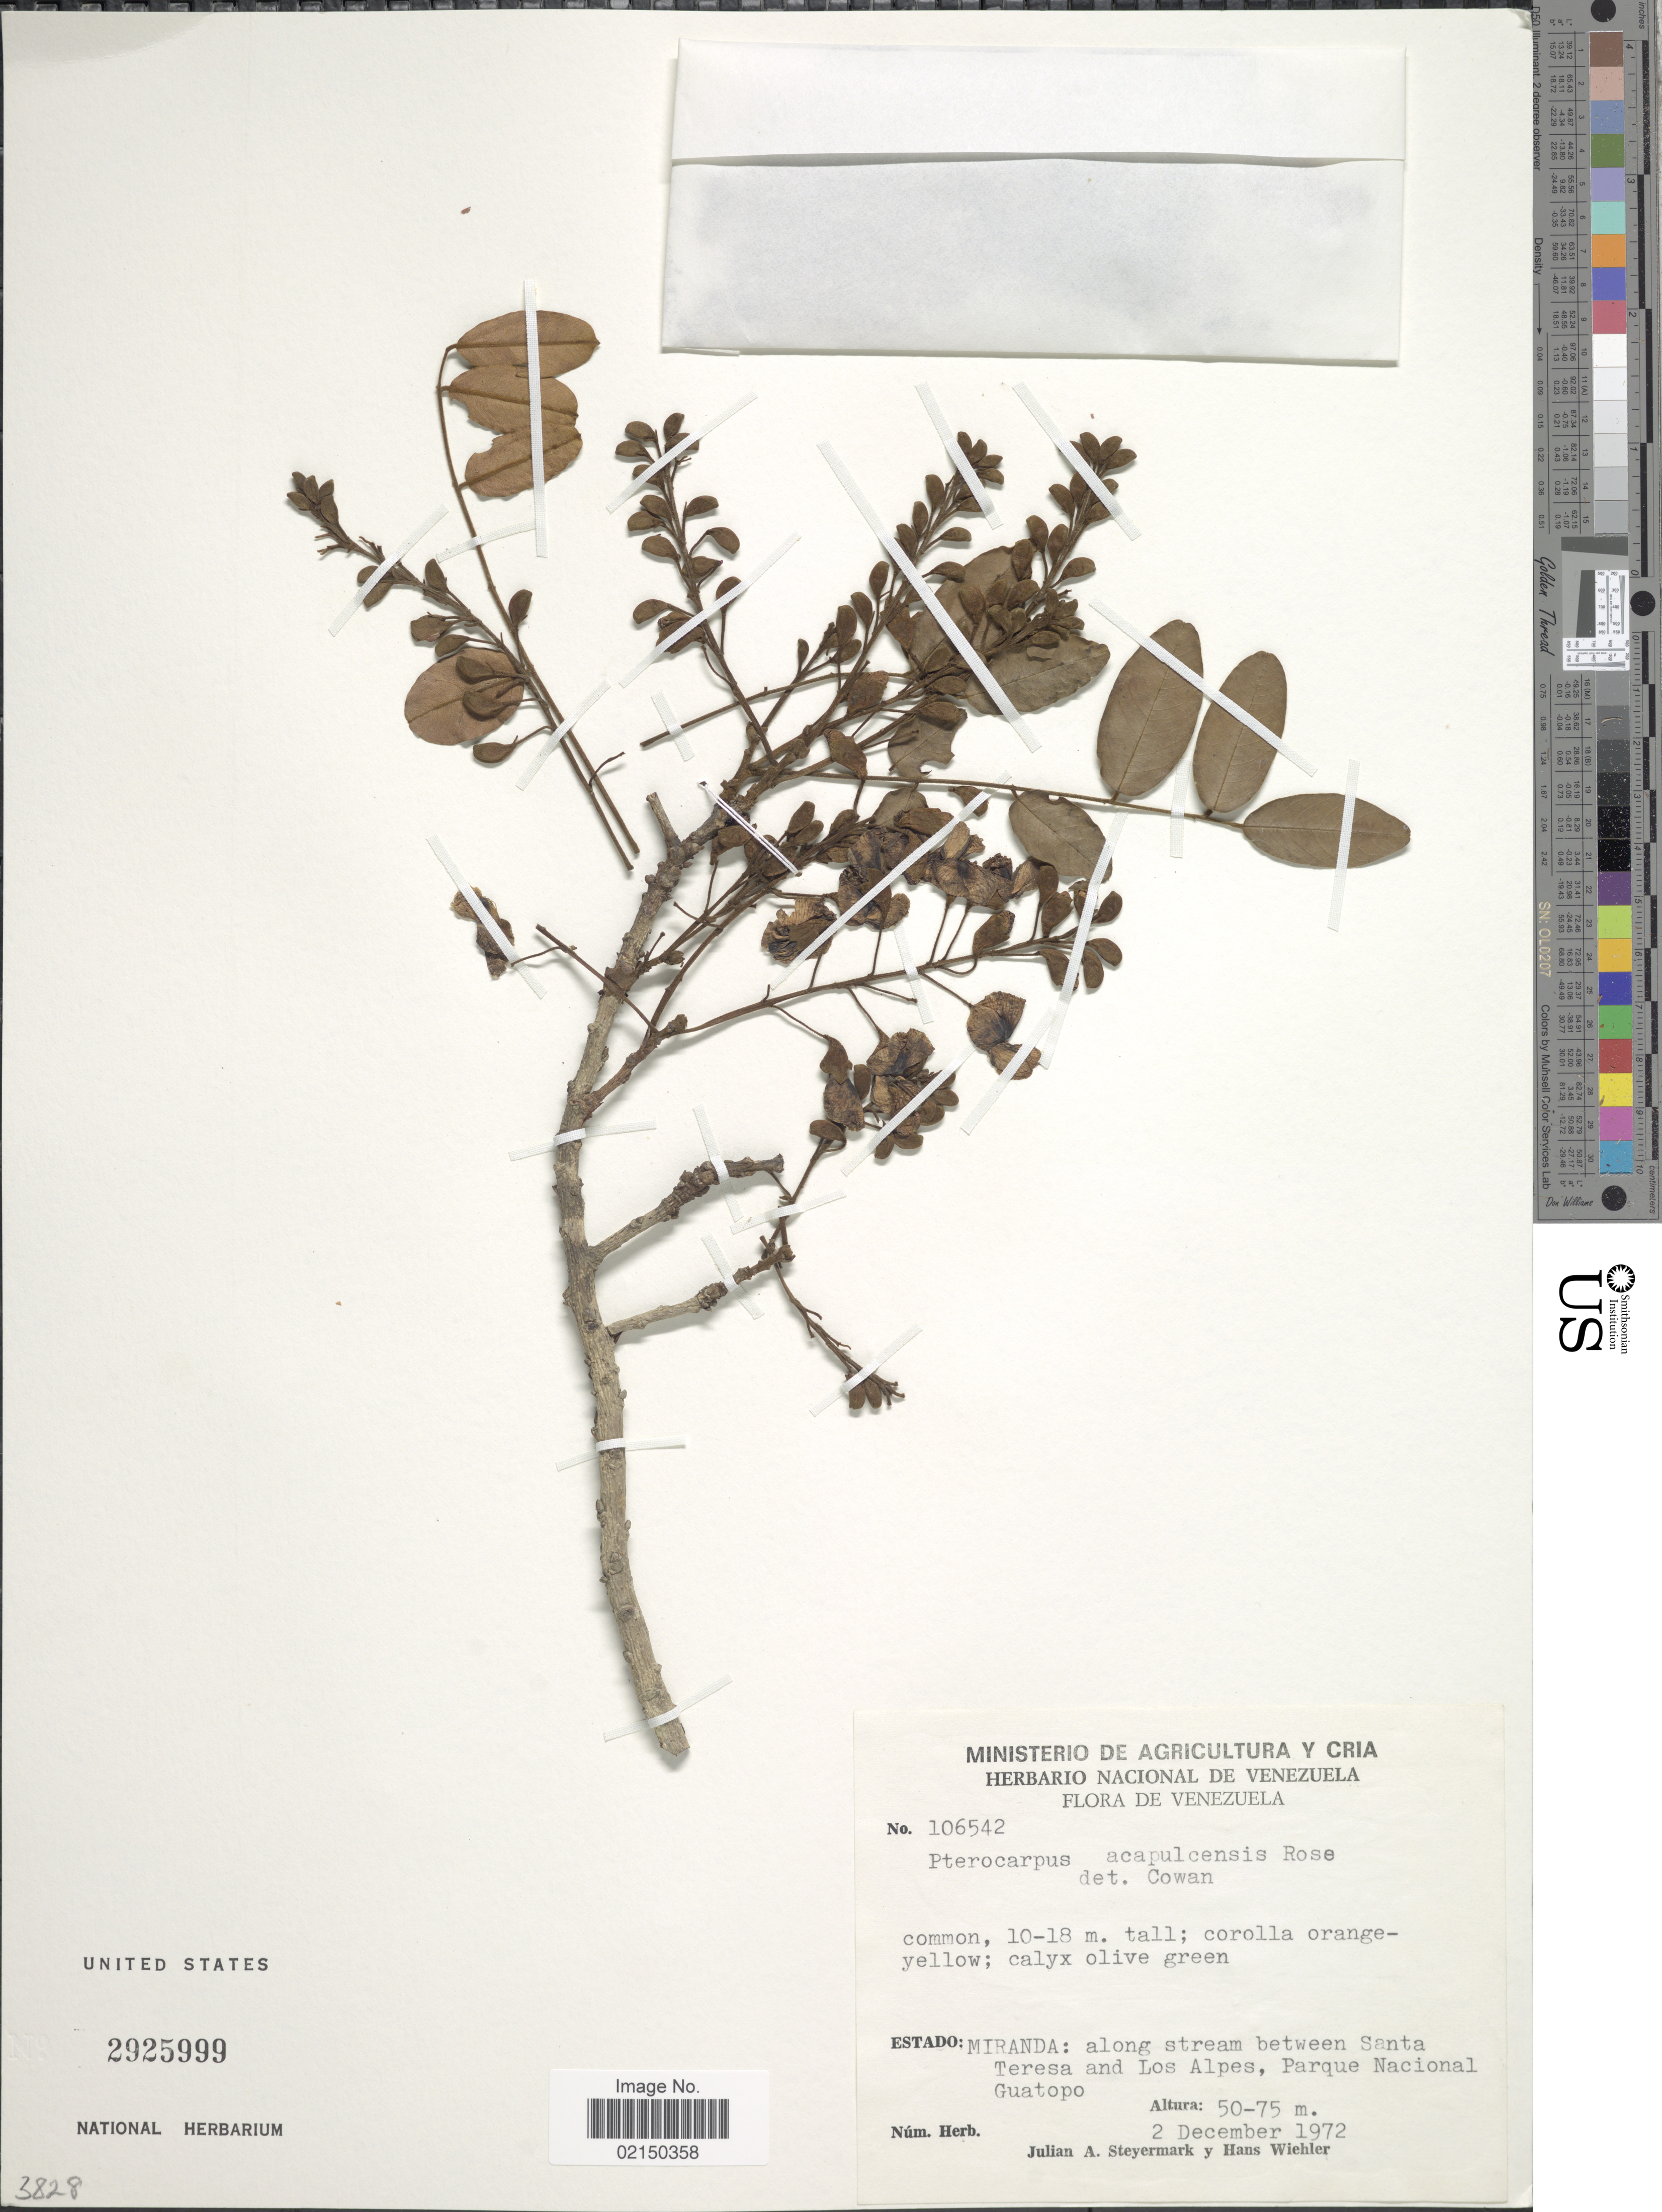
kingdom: Plantae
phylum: Tracheophyta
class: Magnoliopsida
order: Fabales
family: Fabaceae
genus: Pterocarpus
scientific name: Pterocarpus acapulcensis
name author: Rose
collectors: J. Steyermark & H. J. Wiehler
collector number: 106542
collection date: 1972-12-02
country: Venezuela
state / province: Miranda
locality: Along stream between Santa Teresa and Los Alpes, Parque Nacional Guatopo.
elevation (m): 50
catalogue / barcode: US 2925999